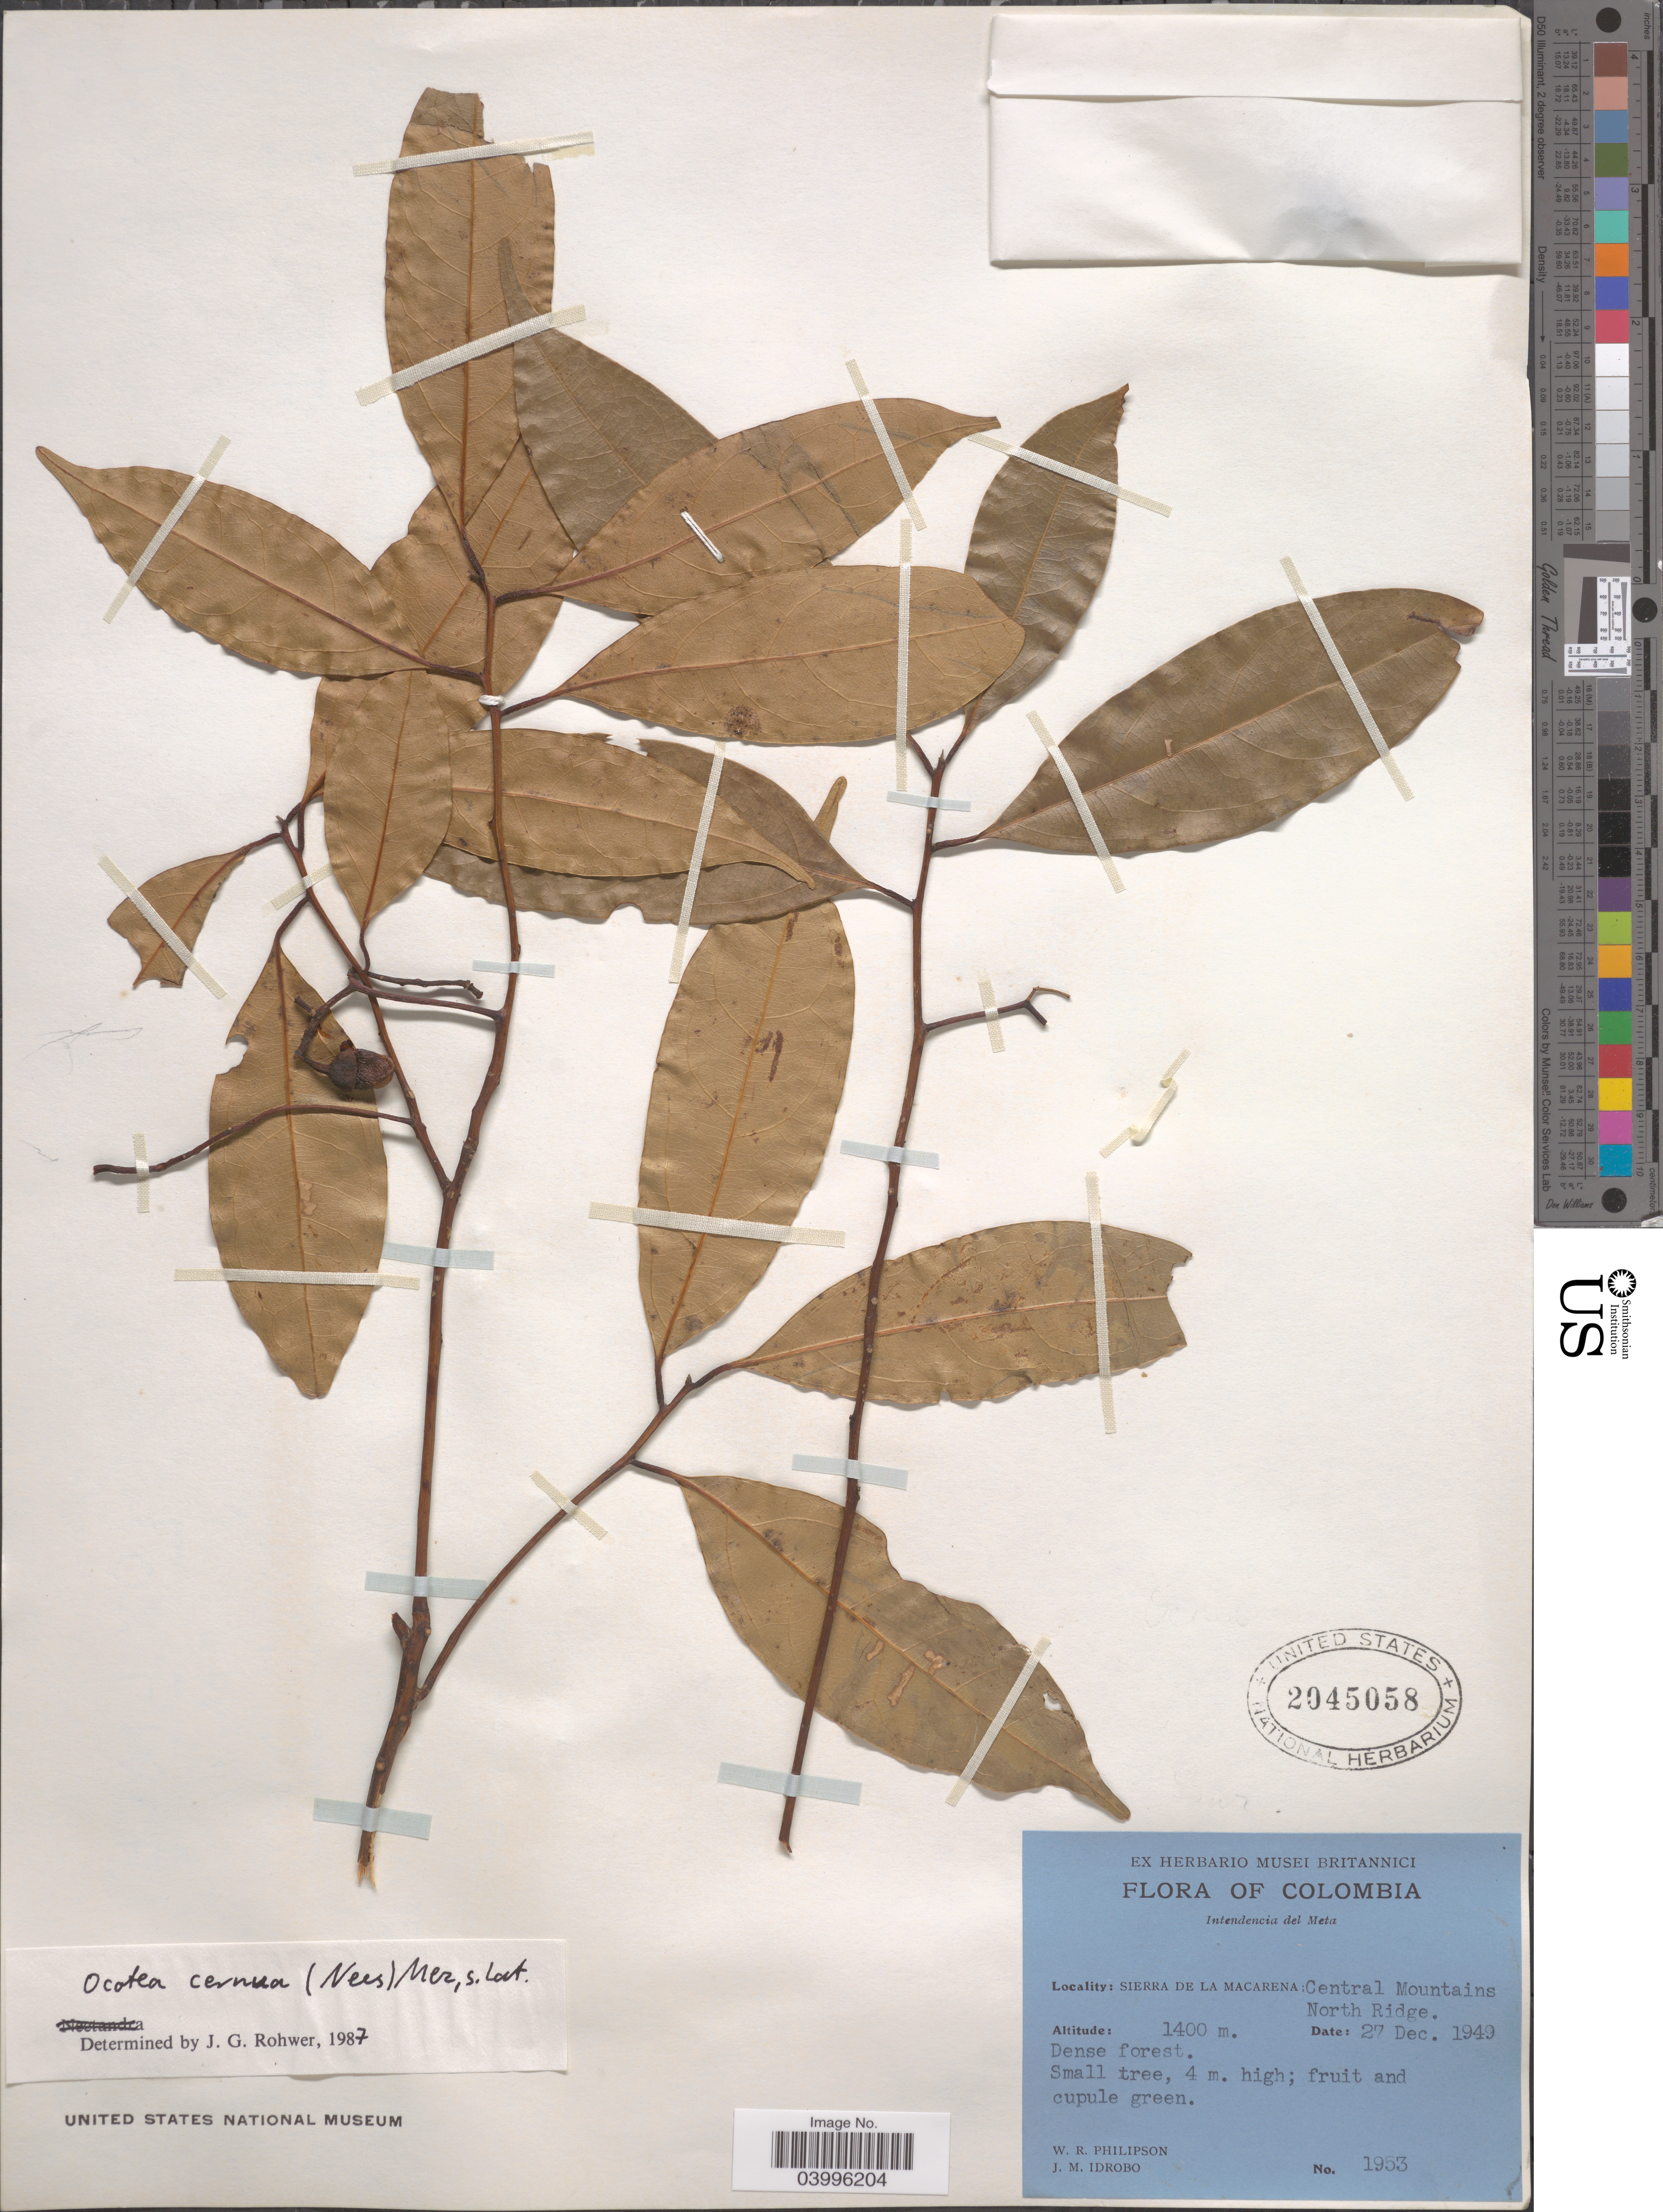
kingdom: Plantae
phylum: Tracheophyta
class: Magnoliopsida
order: Laurales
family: Lauraceae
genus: Ocotea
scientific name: Ocotea cernua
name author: (Nees) Mez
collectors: W. R. Philipson & J. M. Idrobo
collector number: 1953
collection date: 1949-12-27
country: Colombia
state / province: Meta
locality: Intendencia del Meta. Sierra de La Macarena; Central Mountains. North Ridge.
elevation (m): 1400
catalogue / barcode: US 2045058